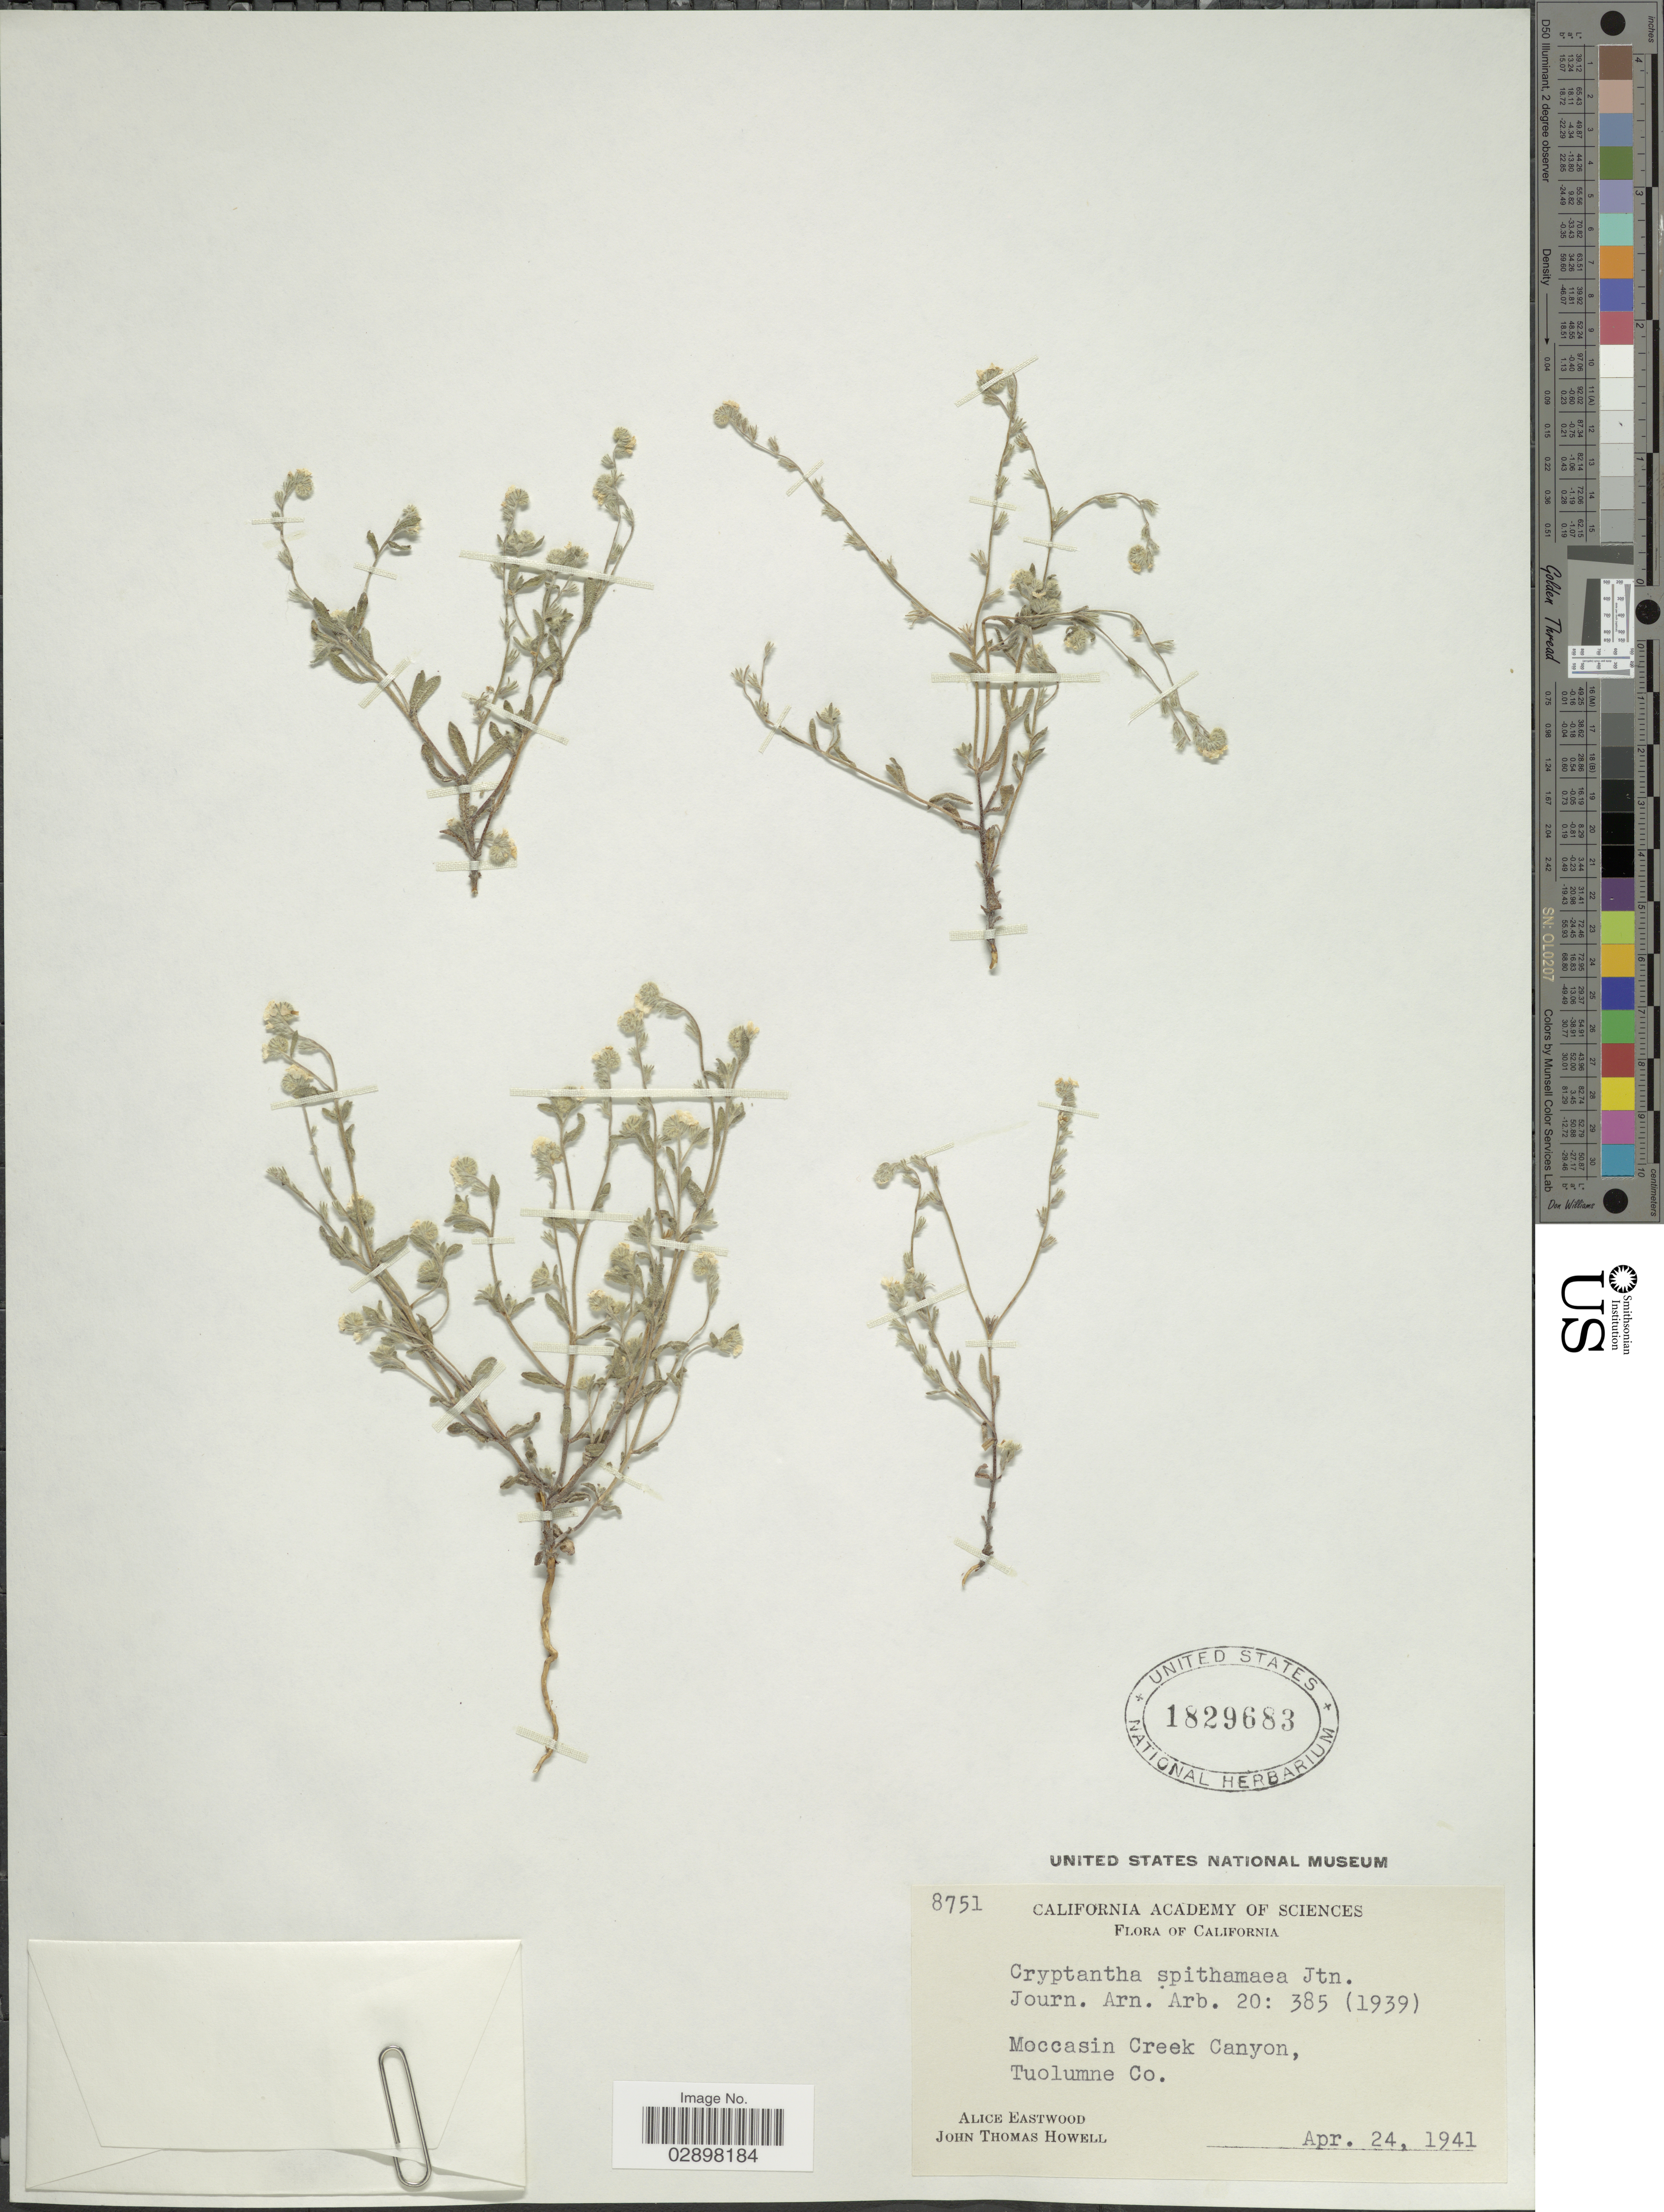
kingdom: Plantae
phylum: Tracheophyta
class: Magnoliopsida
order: Boraginales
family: Boraginaceae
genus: Cryptantha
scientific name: Cryptantha spithamaea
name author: I.M. Johnst.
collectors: A. Eastwood & J. T. Howell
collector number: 8751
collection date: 1941-04-24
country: United States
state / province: California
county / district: Tuolumne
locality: Moccasin Creek Canyon, Tuolumne Co.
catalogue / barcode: US 1829683